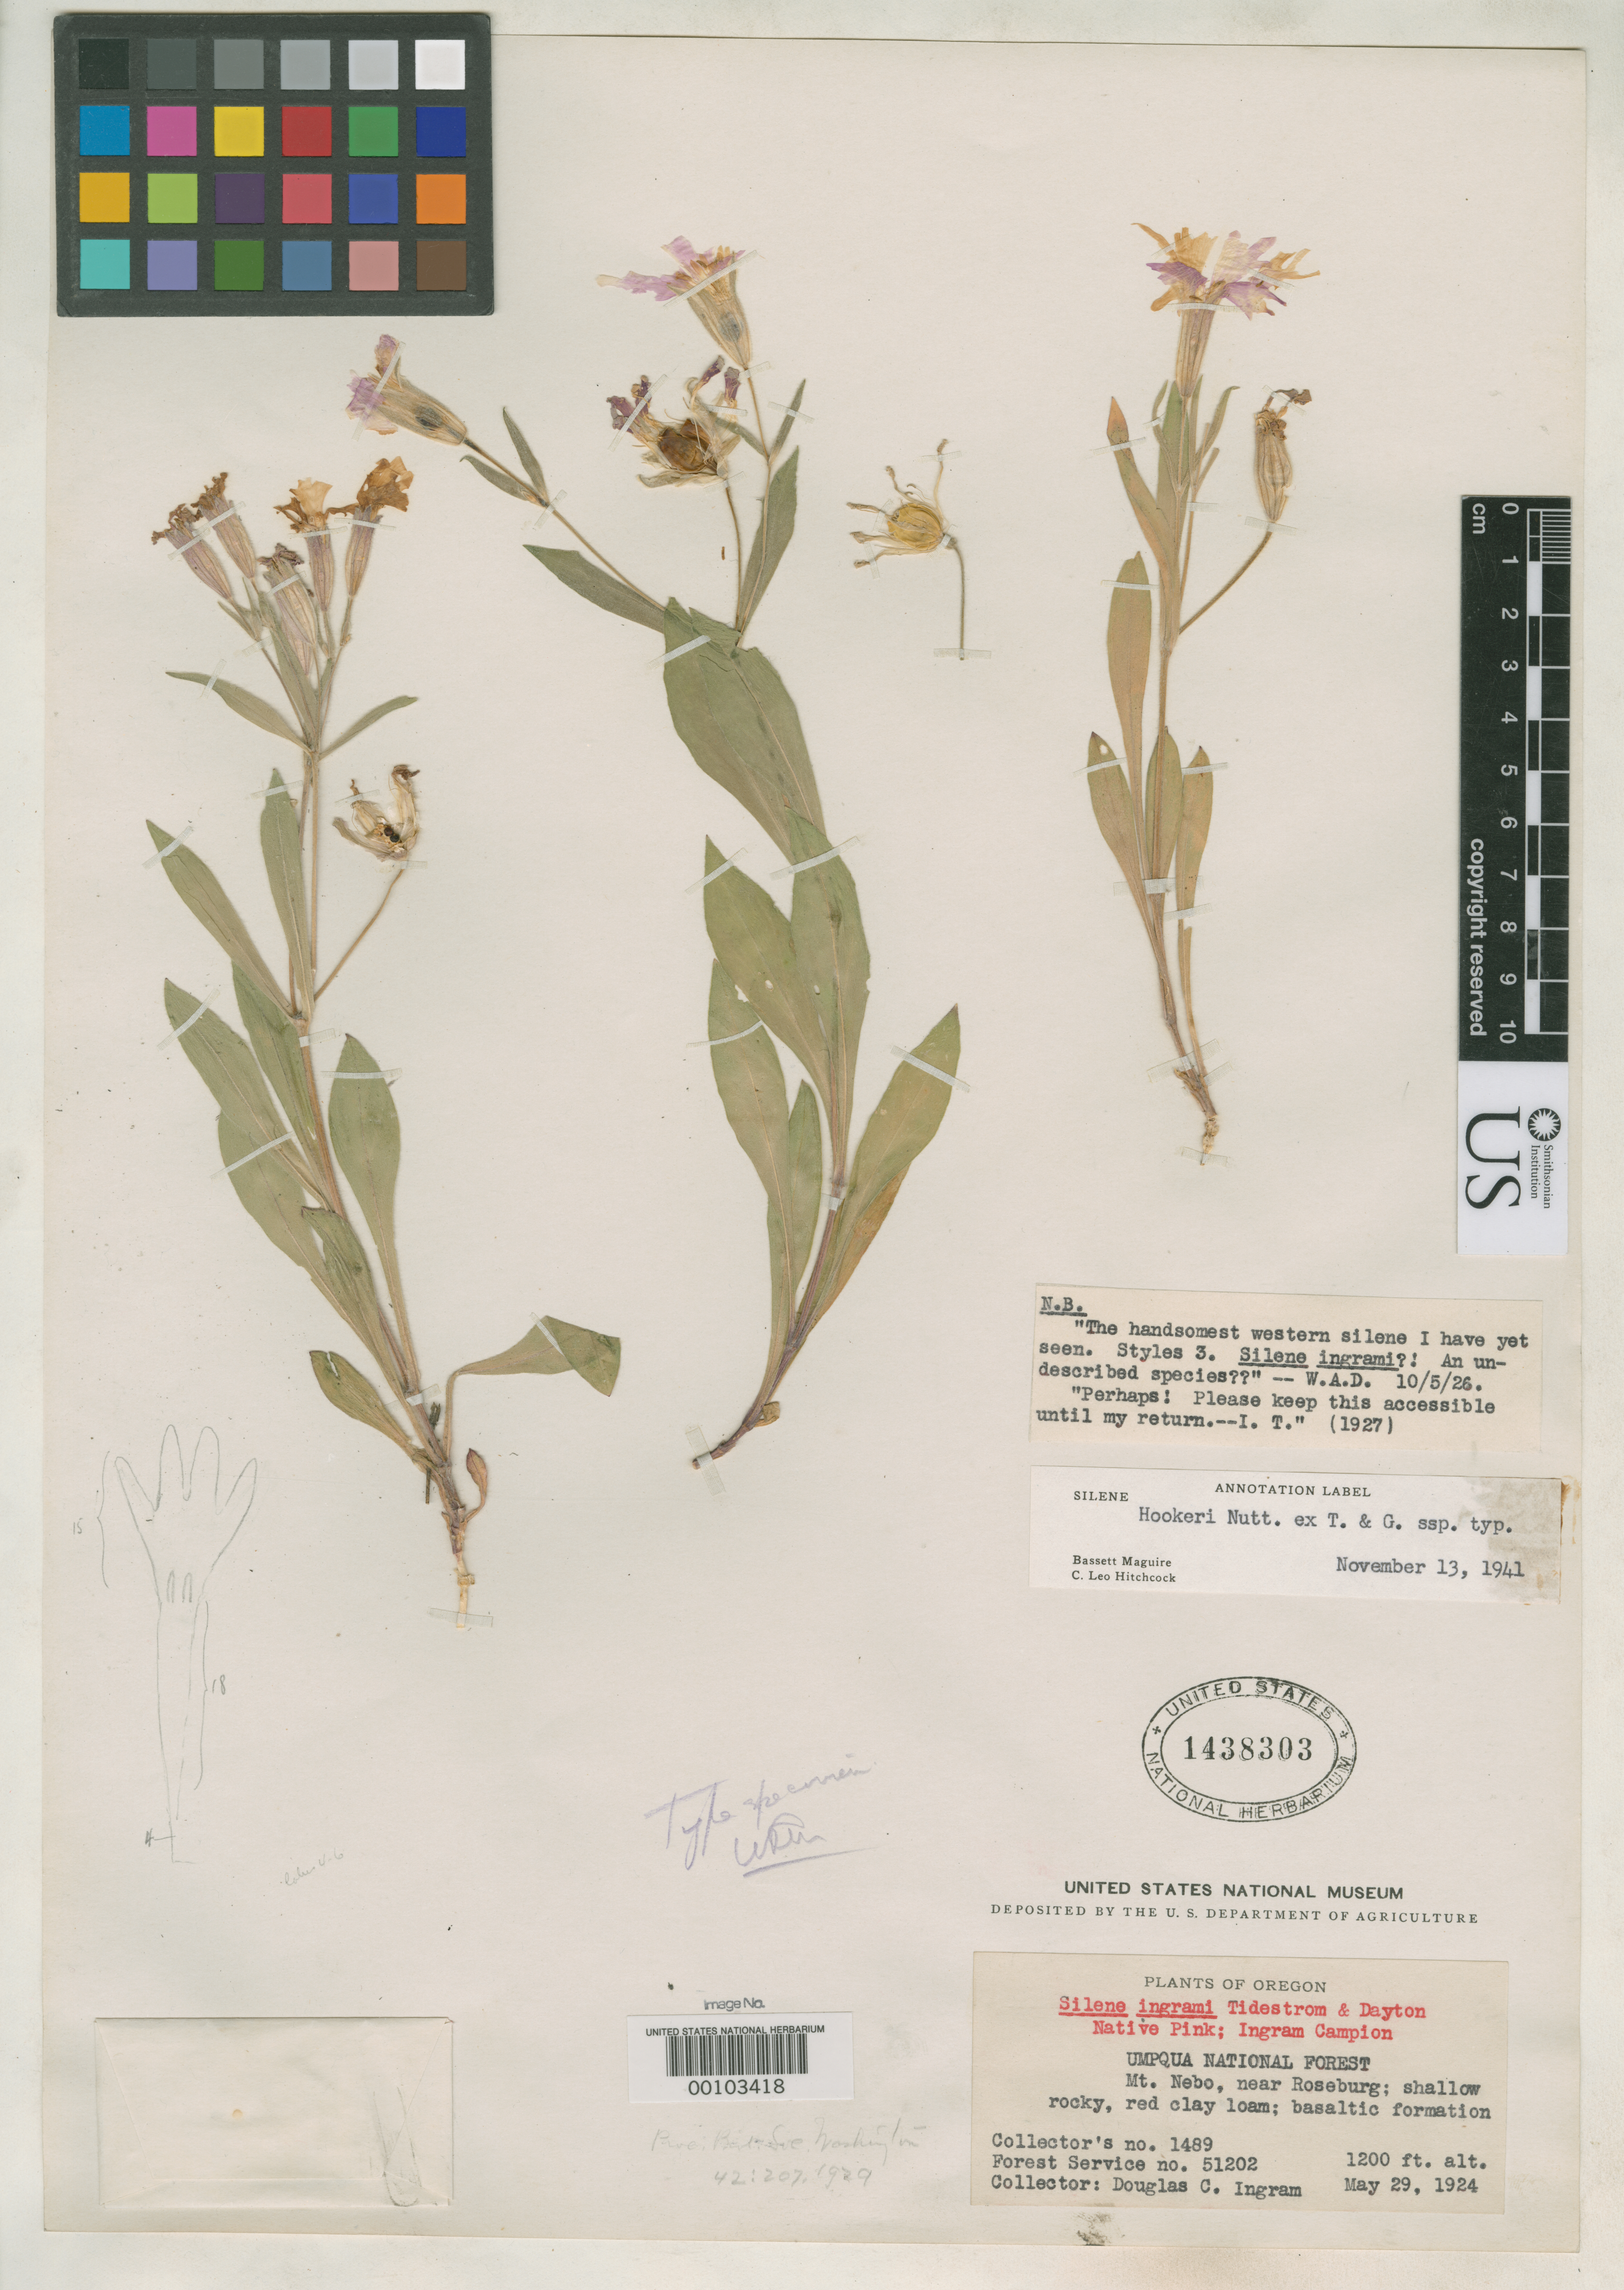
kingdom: Plantae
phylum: Tracheophyta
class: Magnoliopsida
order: Caryophyllales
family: Caryophyllaceae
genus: Silene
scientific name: Silene ingrami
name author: Tidestr. & Dayton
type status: Holotype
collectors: D. C. Ingram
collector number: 1489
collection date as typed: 29 May 1924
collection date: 1924-05-29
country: United States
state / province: Oregon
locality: Umpqua National Forest, Mt. Nebo, near Roseburg.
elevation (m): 366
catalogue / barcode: US 1438303